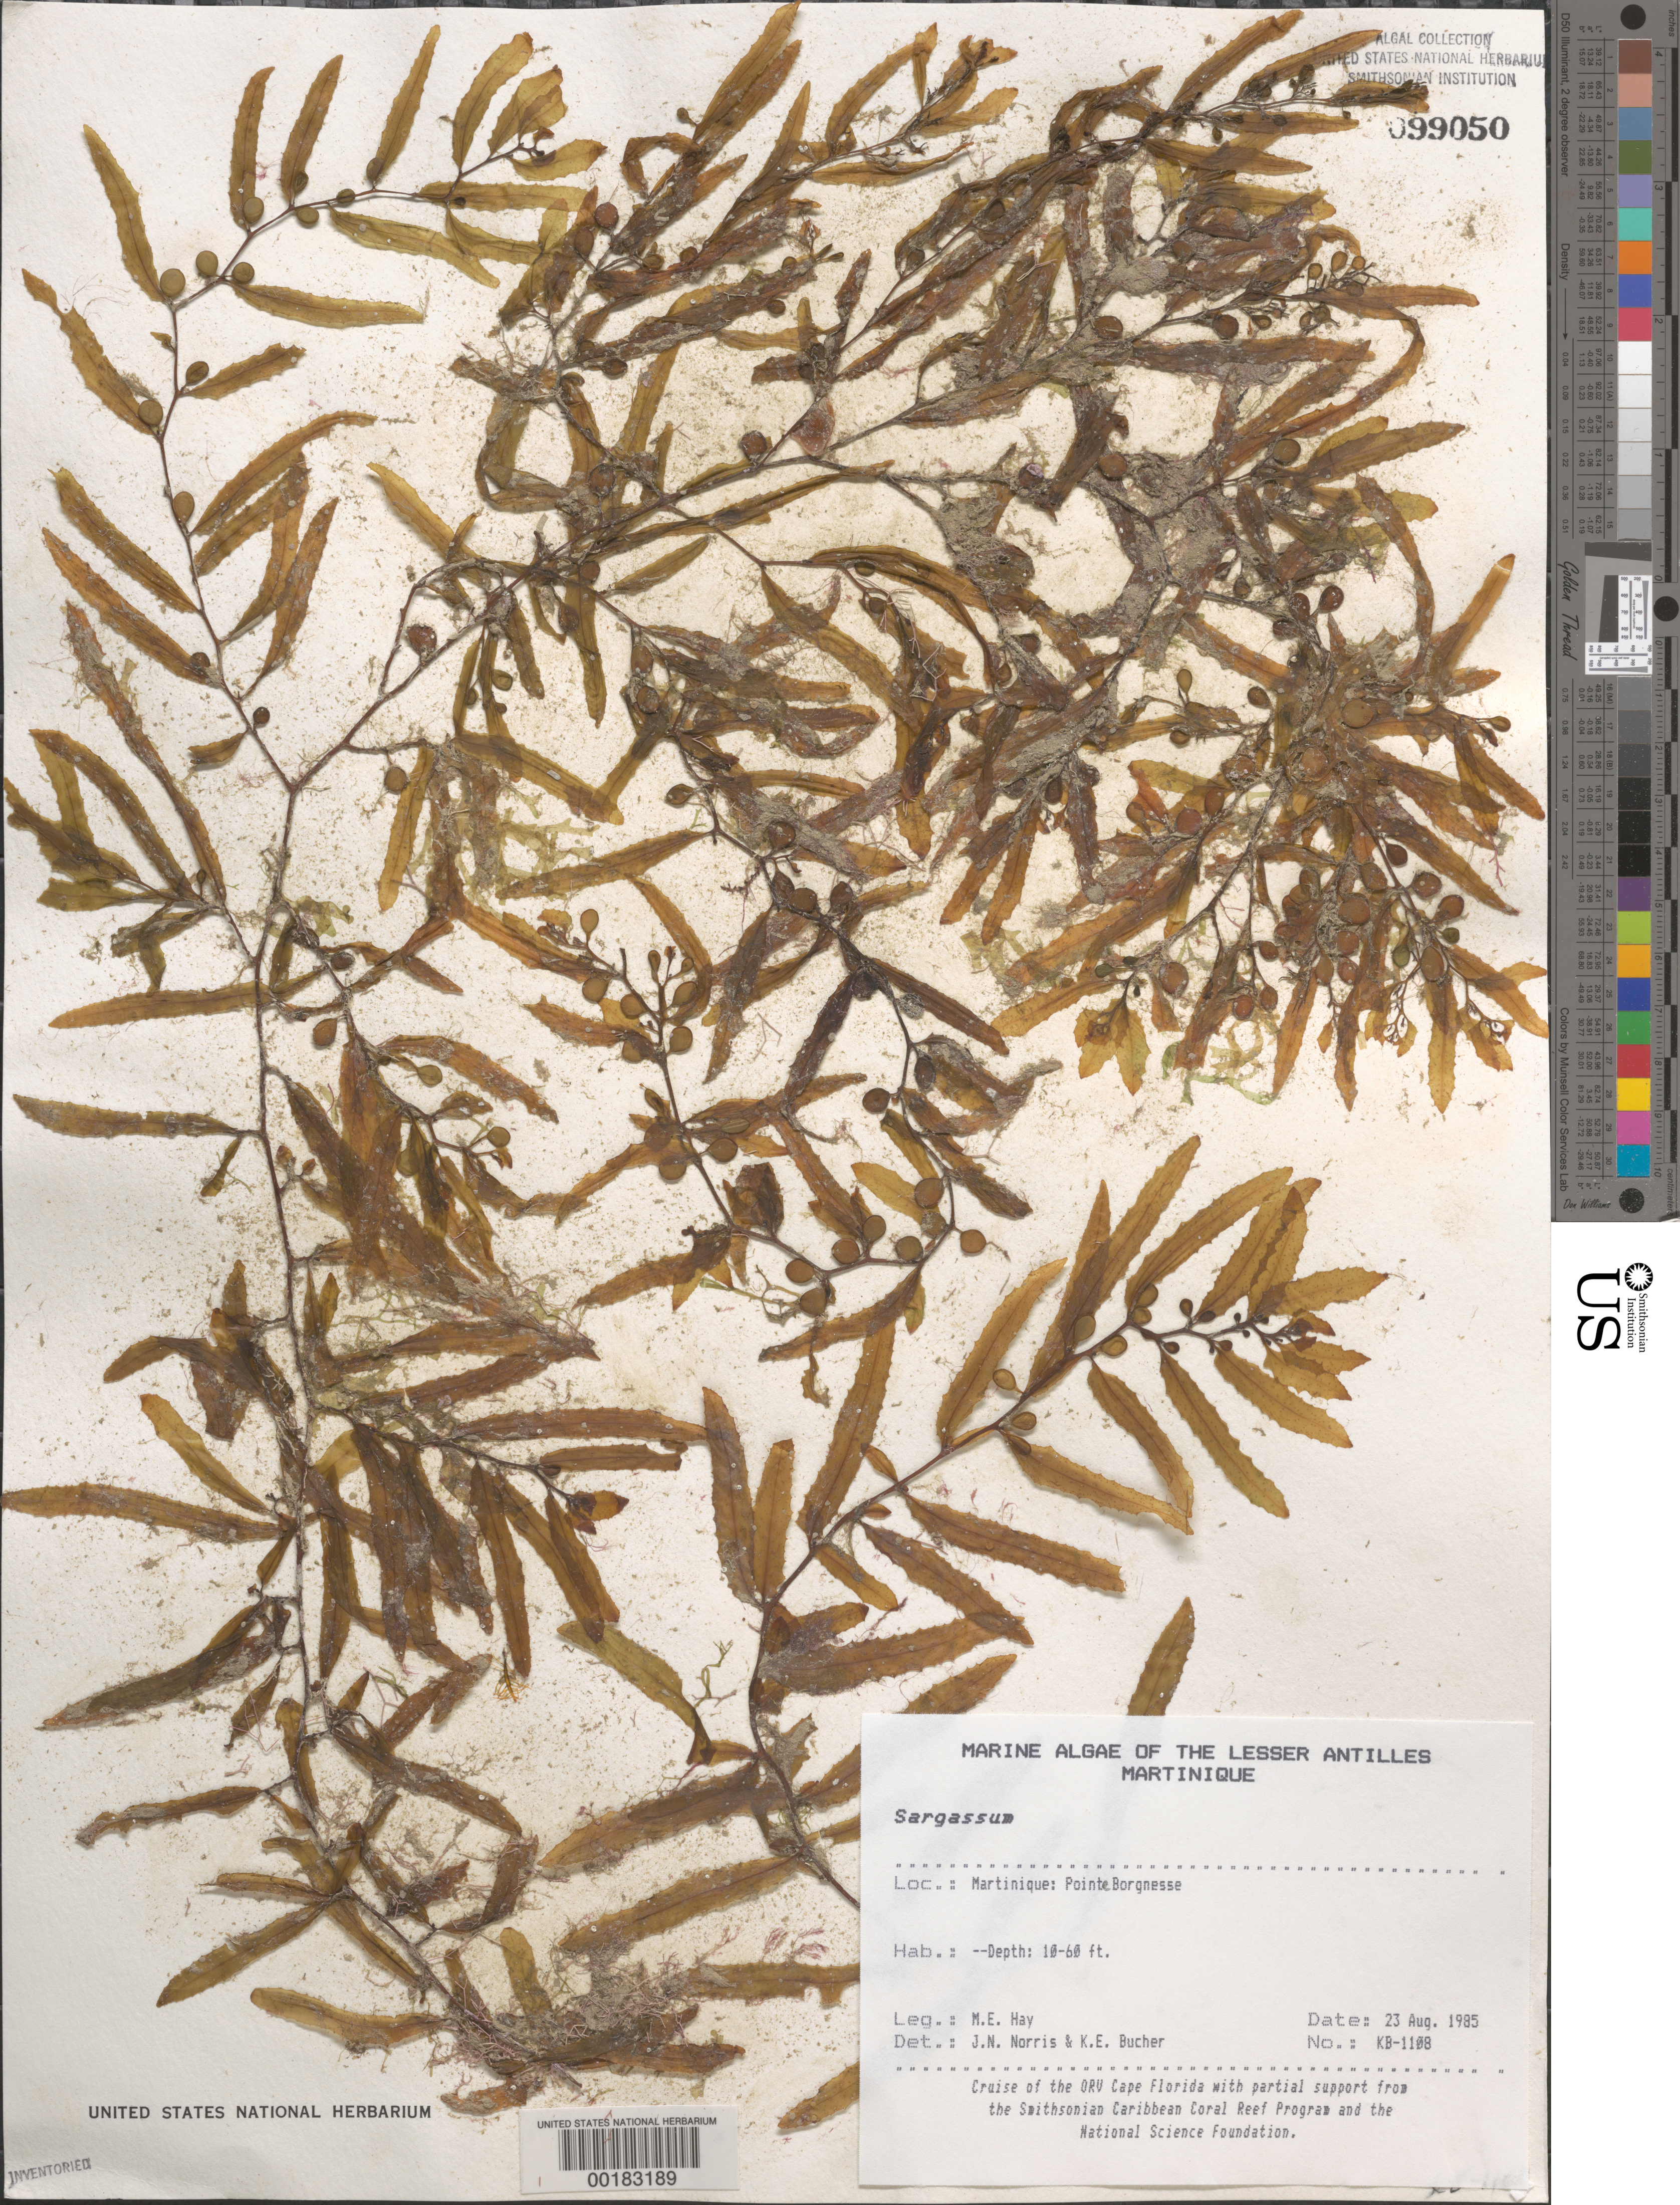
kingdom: Chromista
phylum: Ochrophyta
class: Phaeophyceae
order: Fucales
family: Sargassaceae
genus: Sargassum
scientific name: Sargassum sp.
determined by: Norris, J. N.; Bucher, K. E.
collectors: M. E. Hay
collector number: KB-1108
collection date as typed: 23 Aug 1985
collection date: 1985-08-23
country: Martinique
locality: Pointe Borgnesse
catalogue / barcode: US 99050